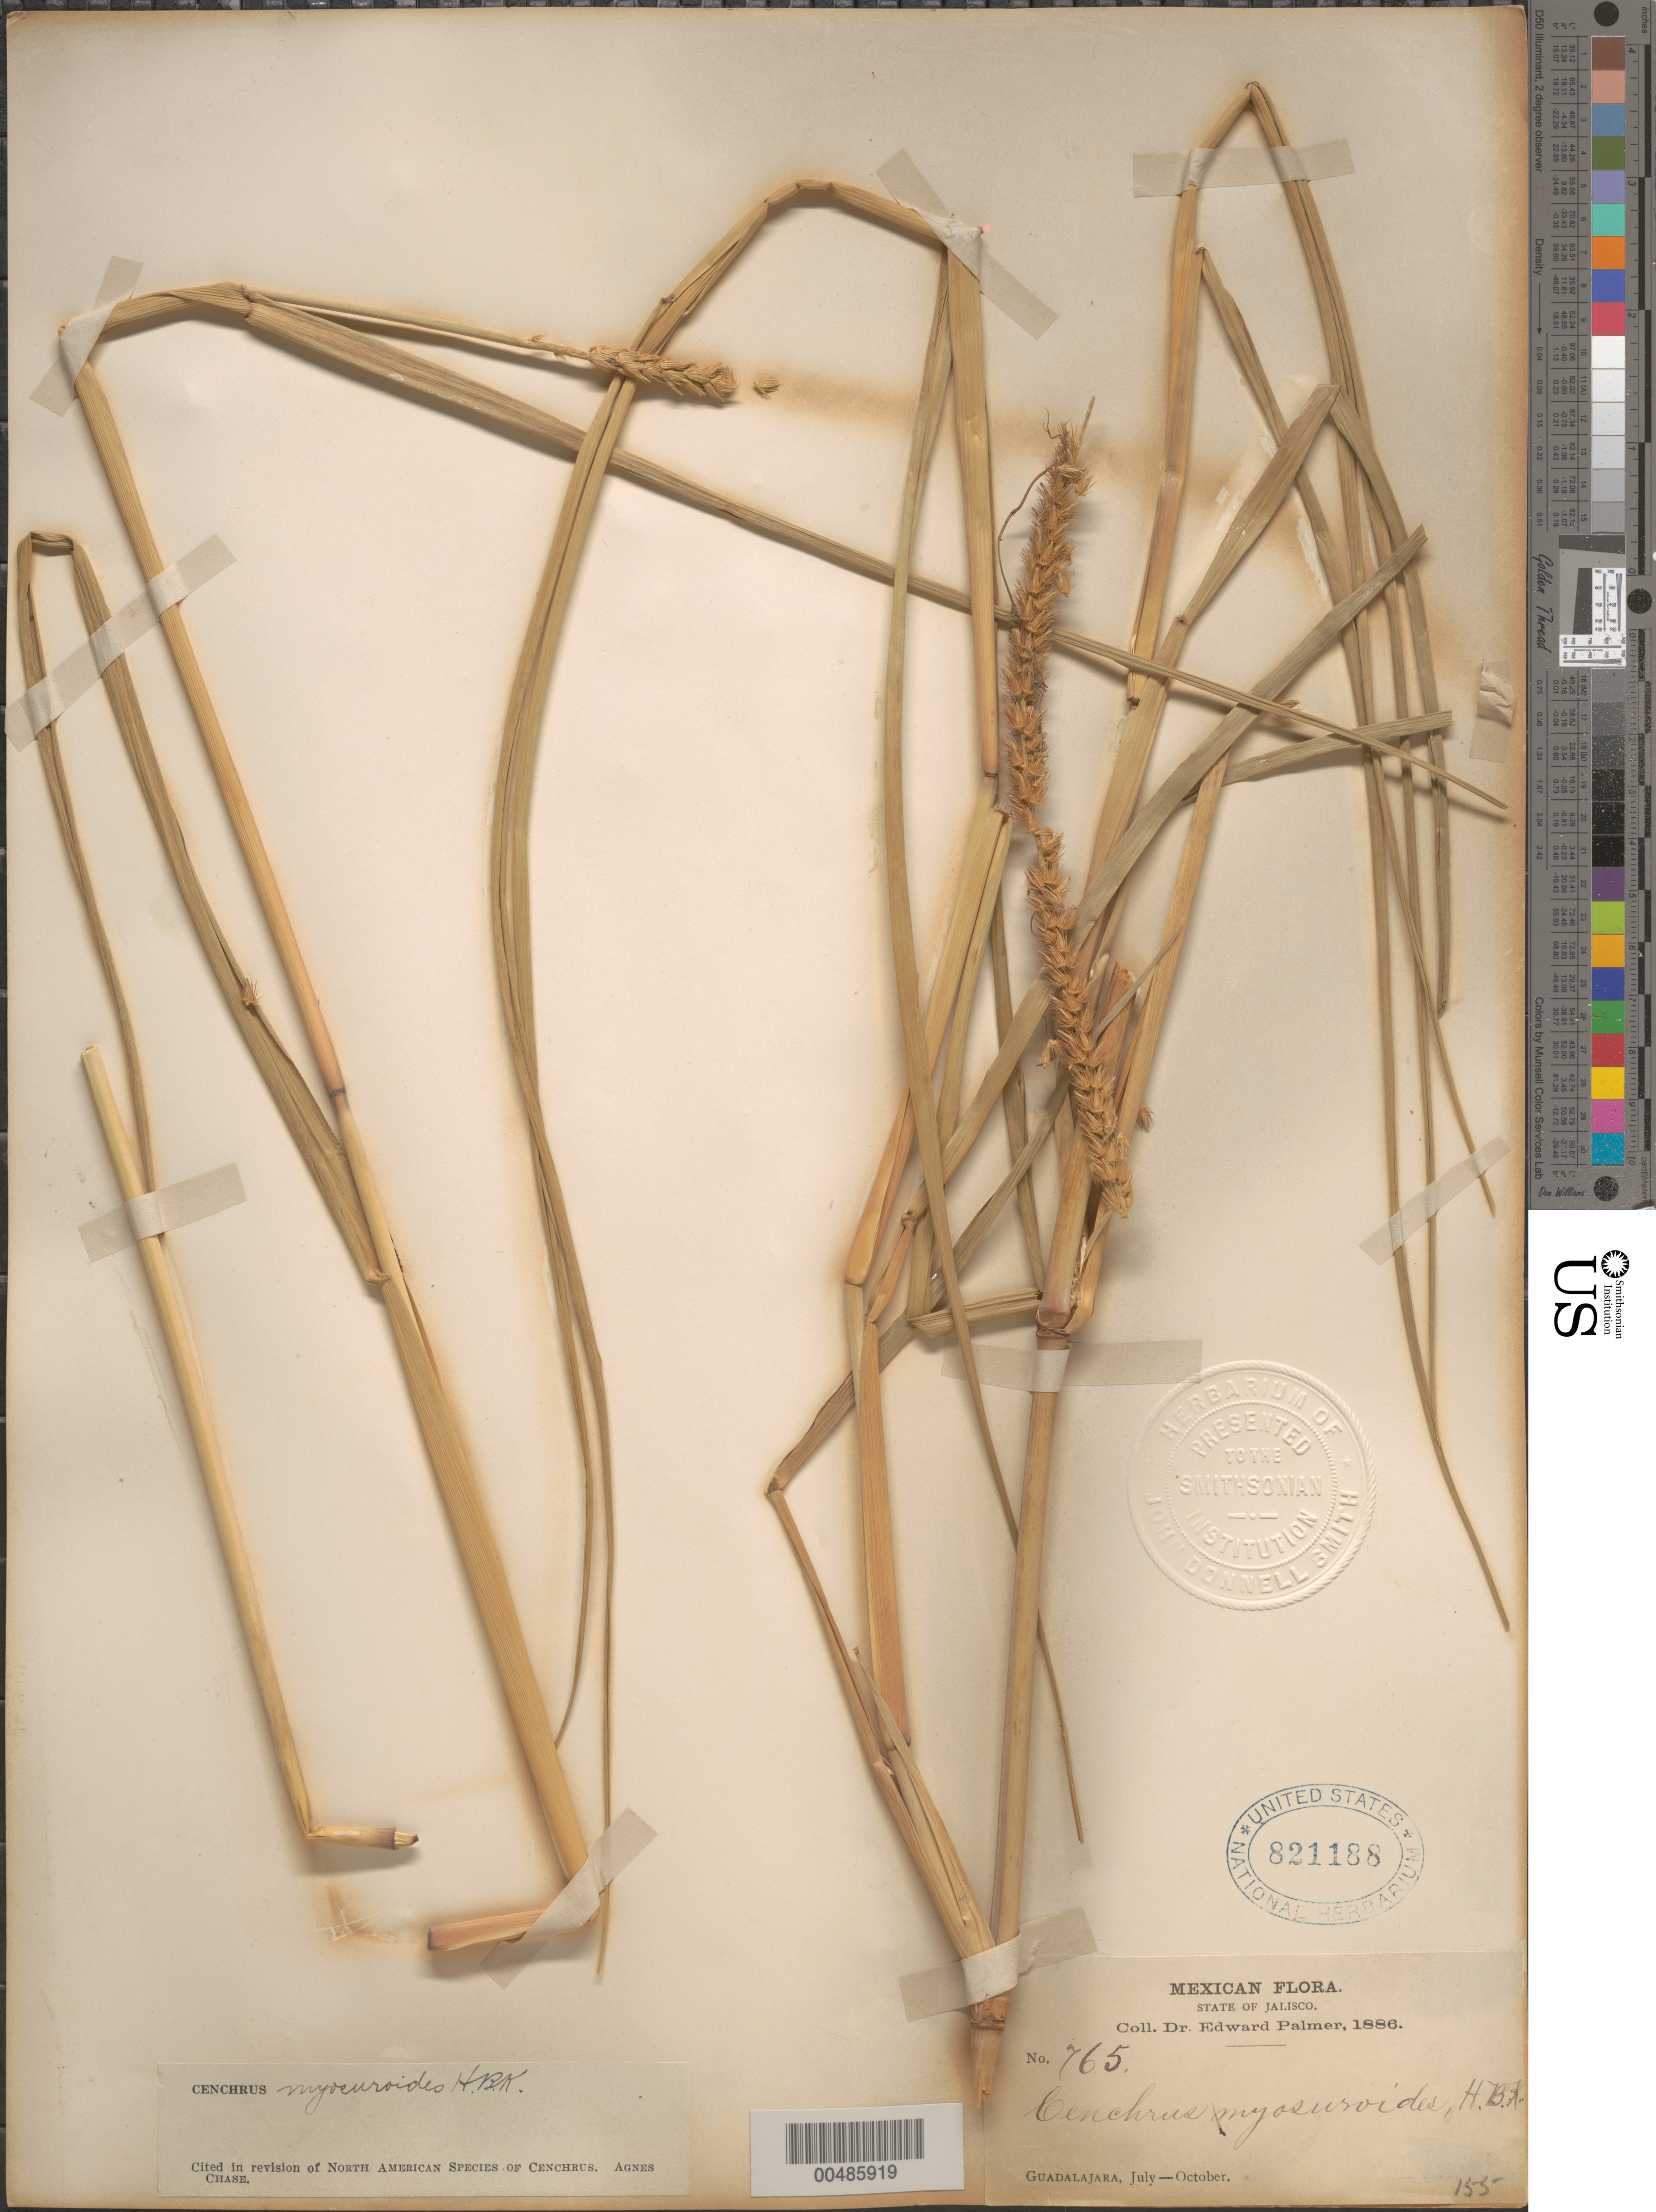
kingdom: Plantae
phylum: Tracheophyta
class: Liliopsida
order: Poales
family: Poaceae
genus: Cenchrus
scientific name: Cenchrus myosuroides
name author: Kunth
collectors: E. Palmer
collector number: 765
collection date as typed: Jul 1886 to Oct 1886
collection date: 1886-07/1886-10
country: Mexico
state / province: Jalisco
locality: Guadalajara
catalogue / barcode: US 821188